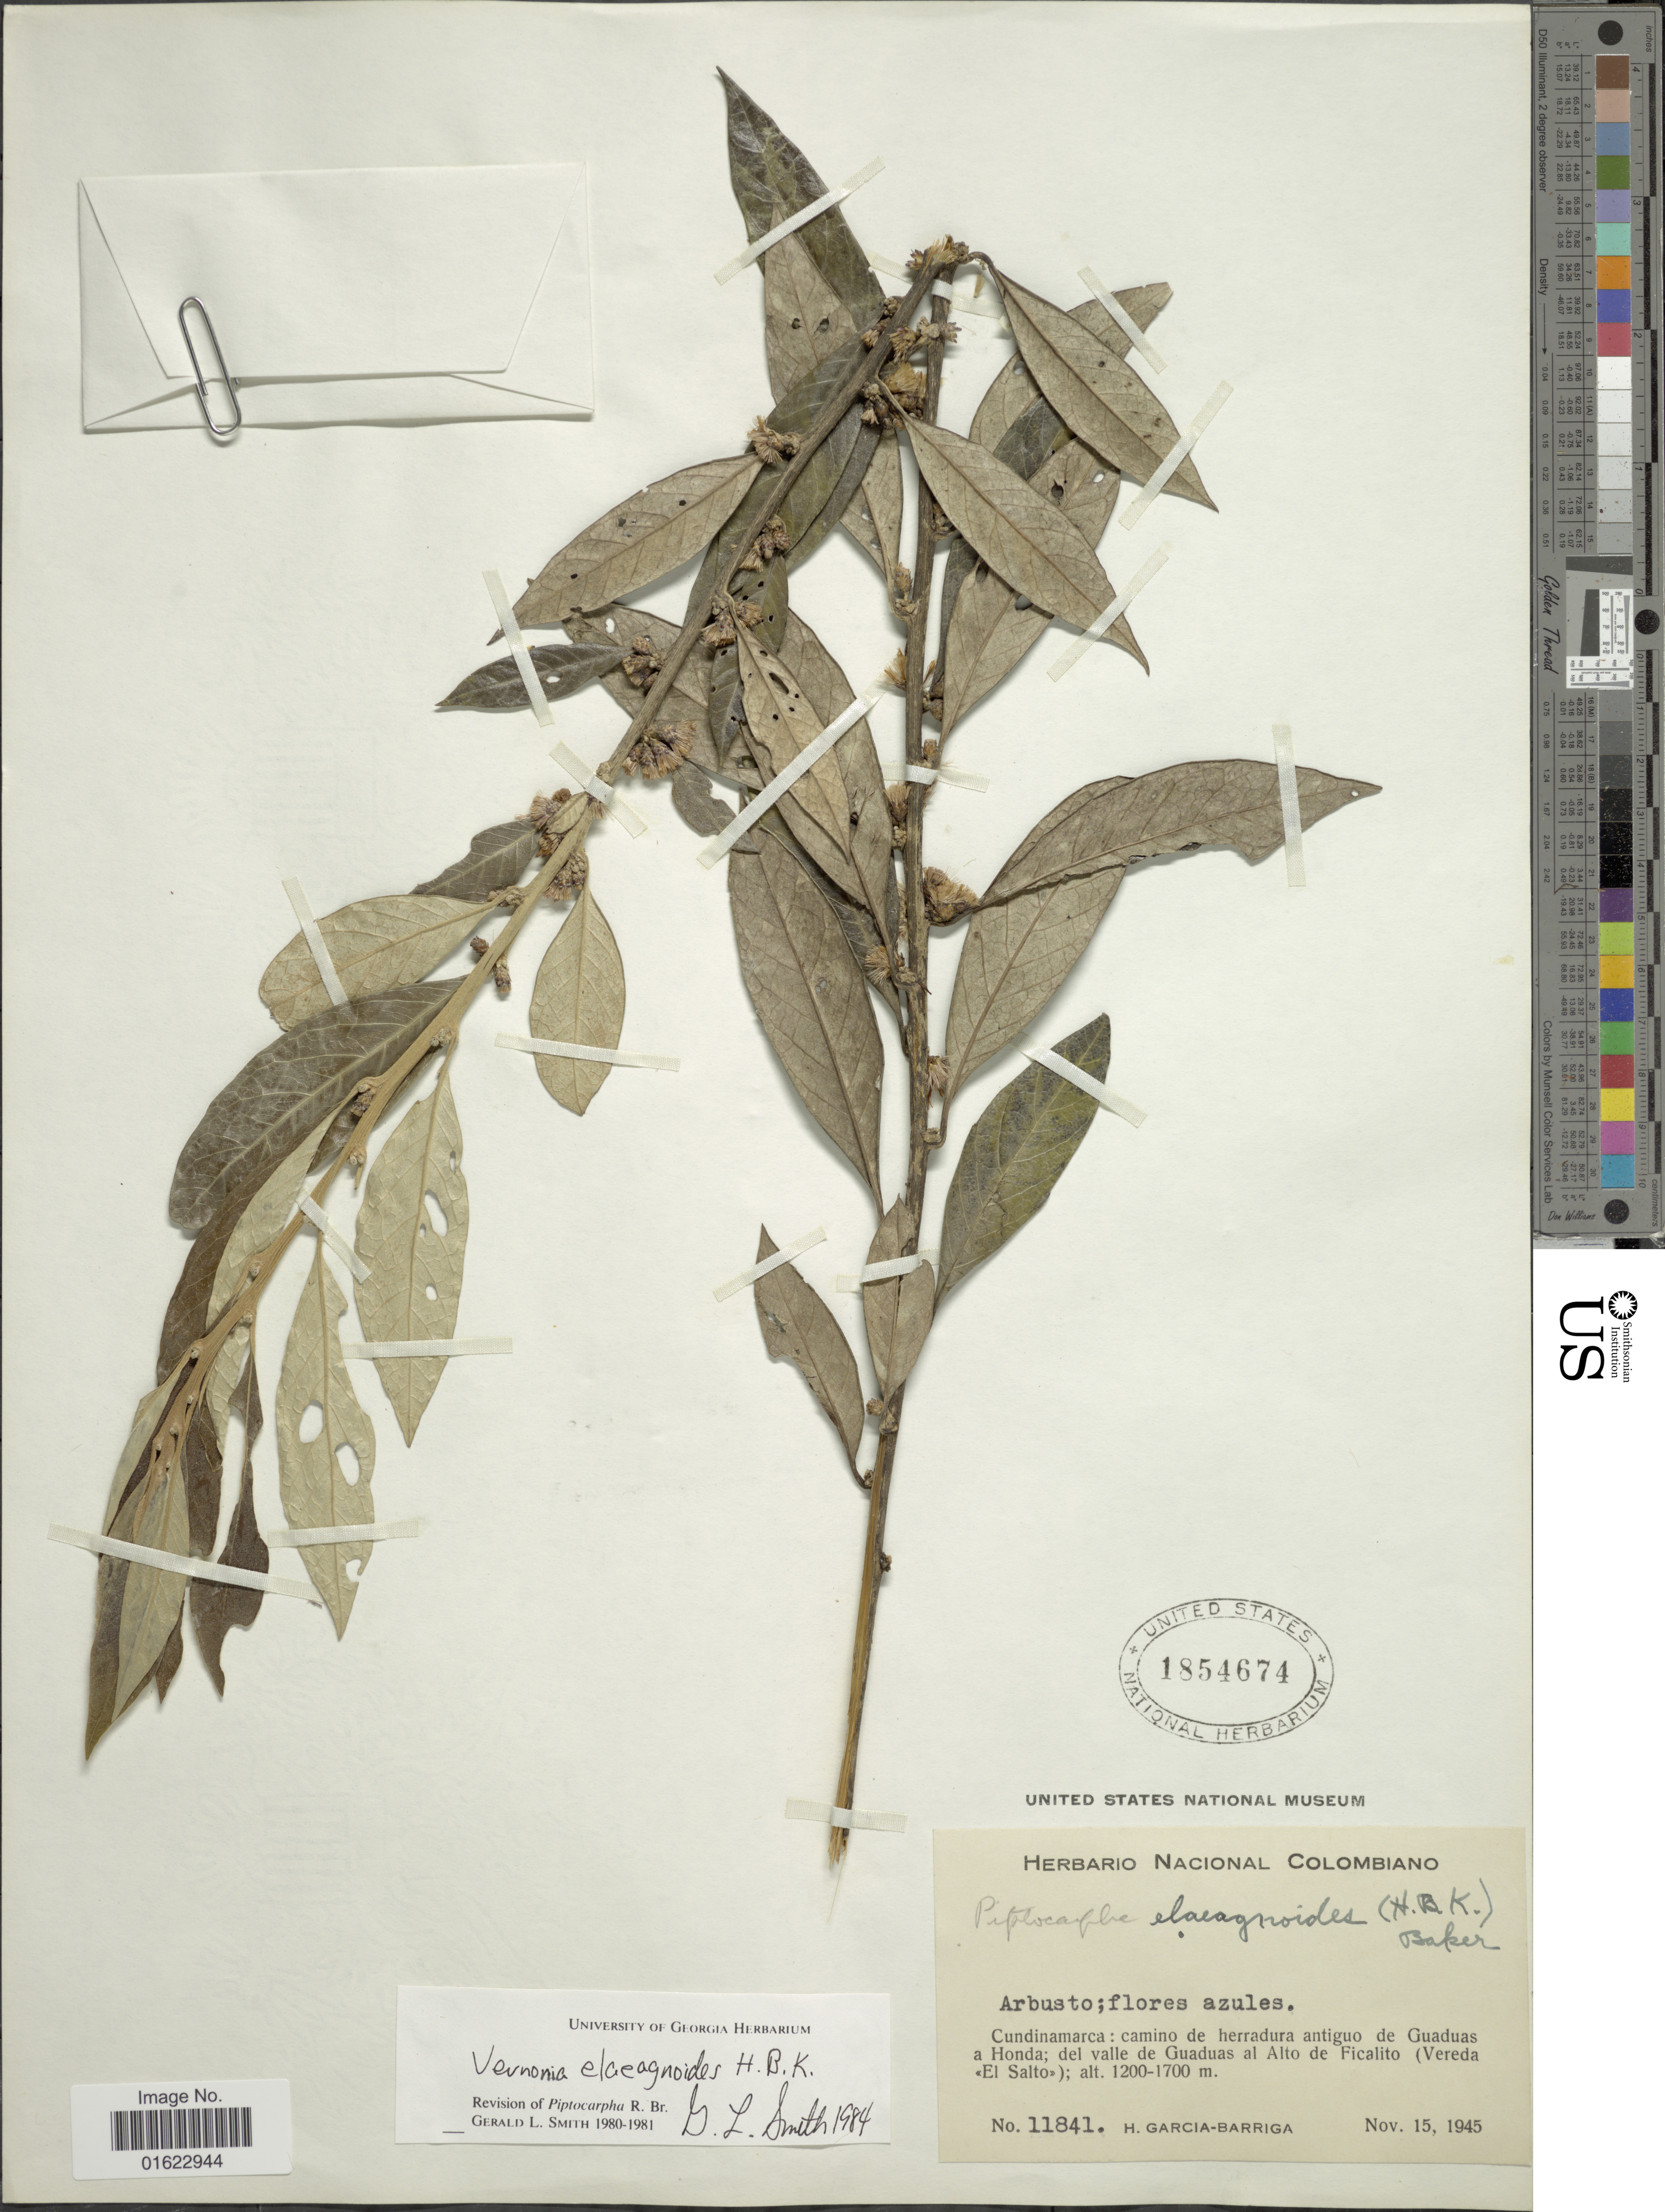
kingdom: Plantae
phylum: Tracheophyta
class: Magnoliopsida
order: Asterales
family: Asteraceae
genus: Pseudopiptocarpha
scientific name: Pseudopiptocarpha eleagnoides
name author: (Kunth) H. Rob.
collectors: H. García Barriga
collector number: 11841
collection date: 1945-11-15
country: Colombia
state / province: Cundinamarca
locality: Cundinamarca: camino de herradura antiguo de Guaduas a Honda; del valle de Guaduas al Alto de Ficalito (Vereda El Salto)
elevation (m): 1200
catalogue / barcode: US 1854674